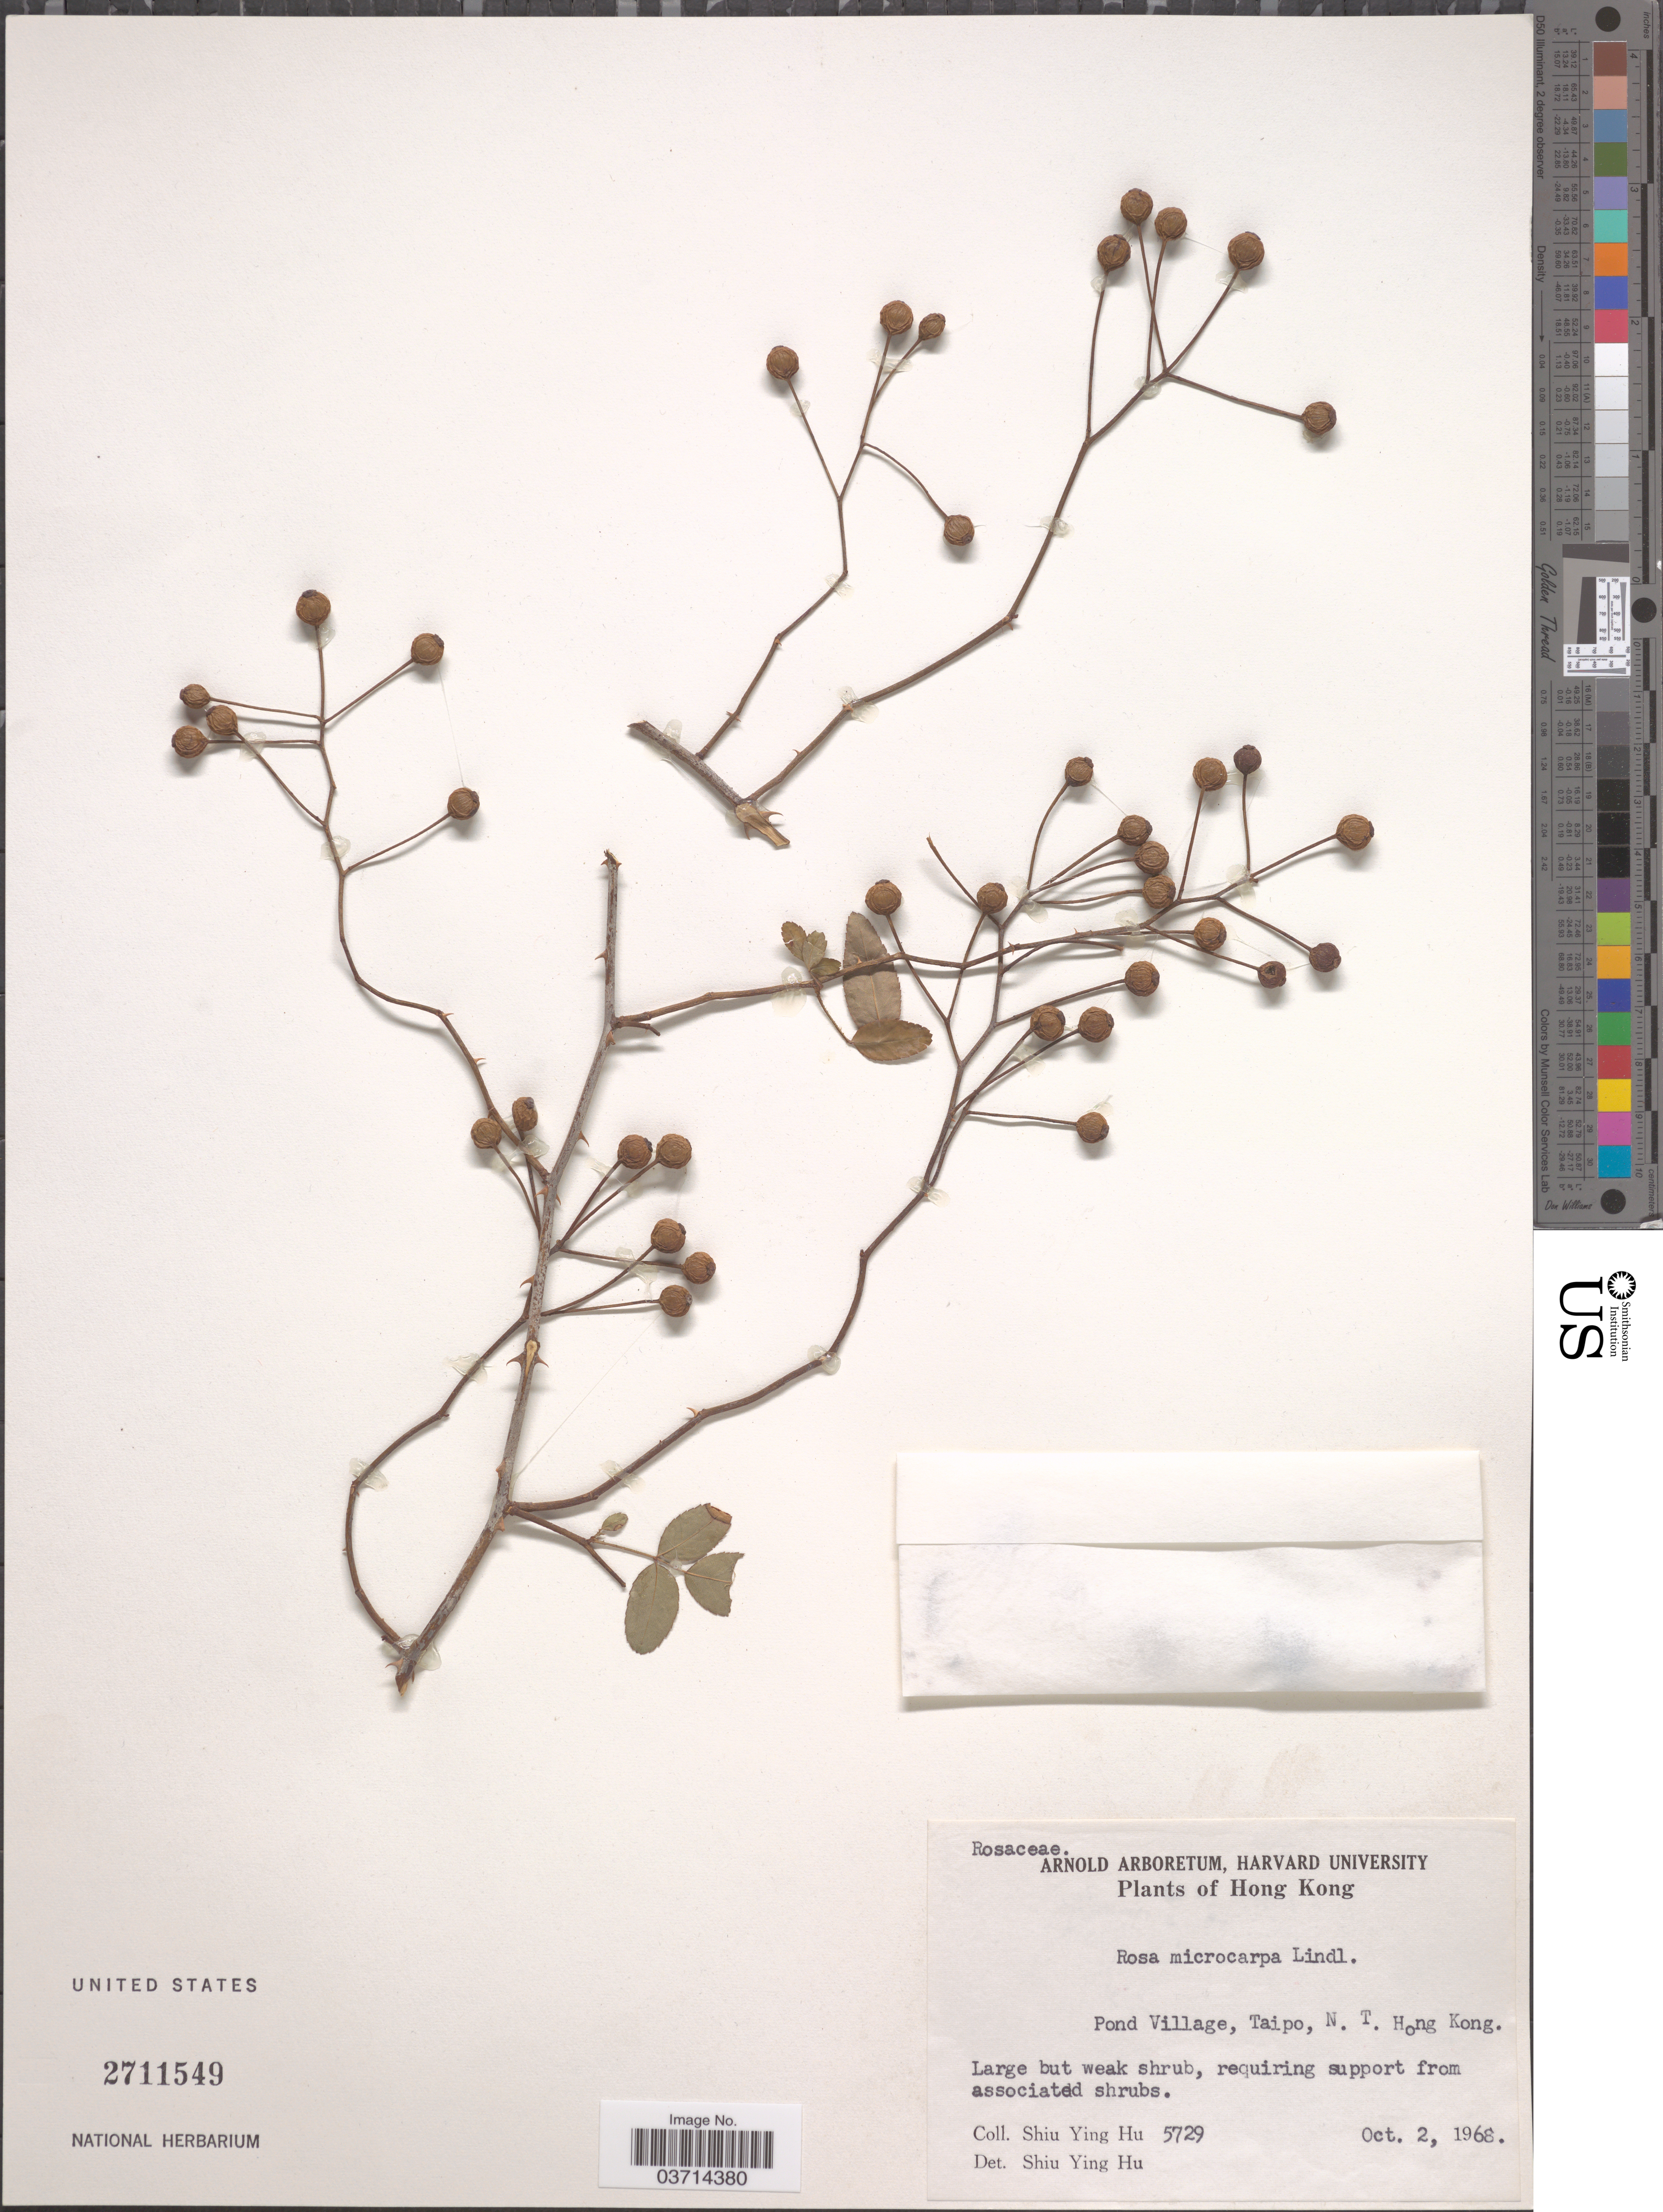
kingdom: Plantae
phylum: Tracheophyta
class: Magnoliopsida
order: Rosales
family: Rosaceae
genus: Rosa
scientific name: Rosa microcarpa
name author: Lindl.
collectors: S. Y. Hu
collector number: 5729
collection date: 1968-10-02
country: China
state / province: Hong Kong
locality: Pond Village, Taipo, N. T.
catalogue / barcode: US 2711549